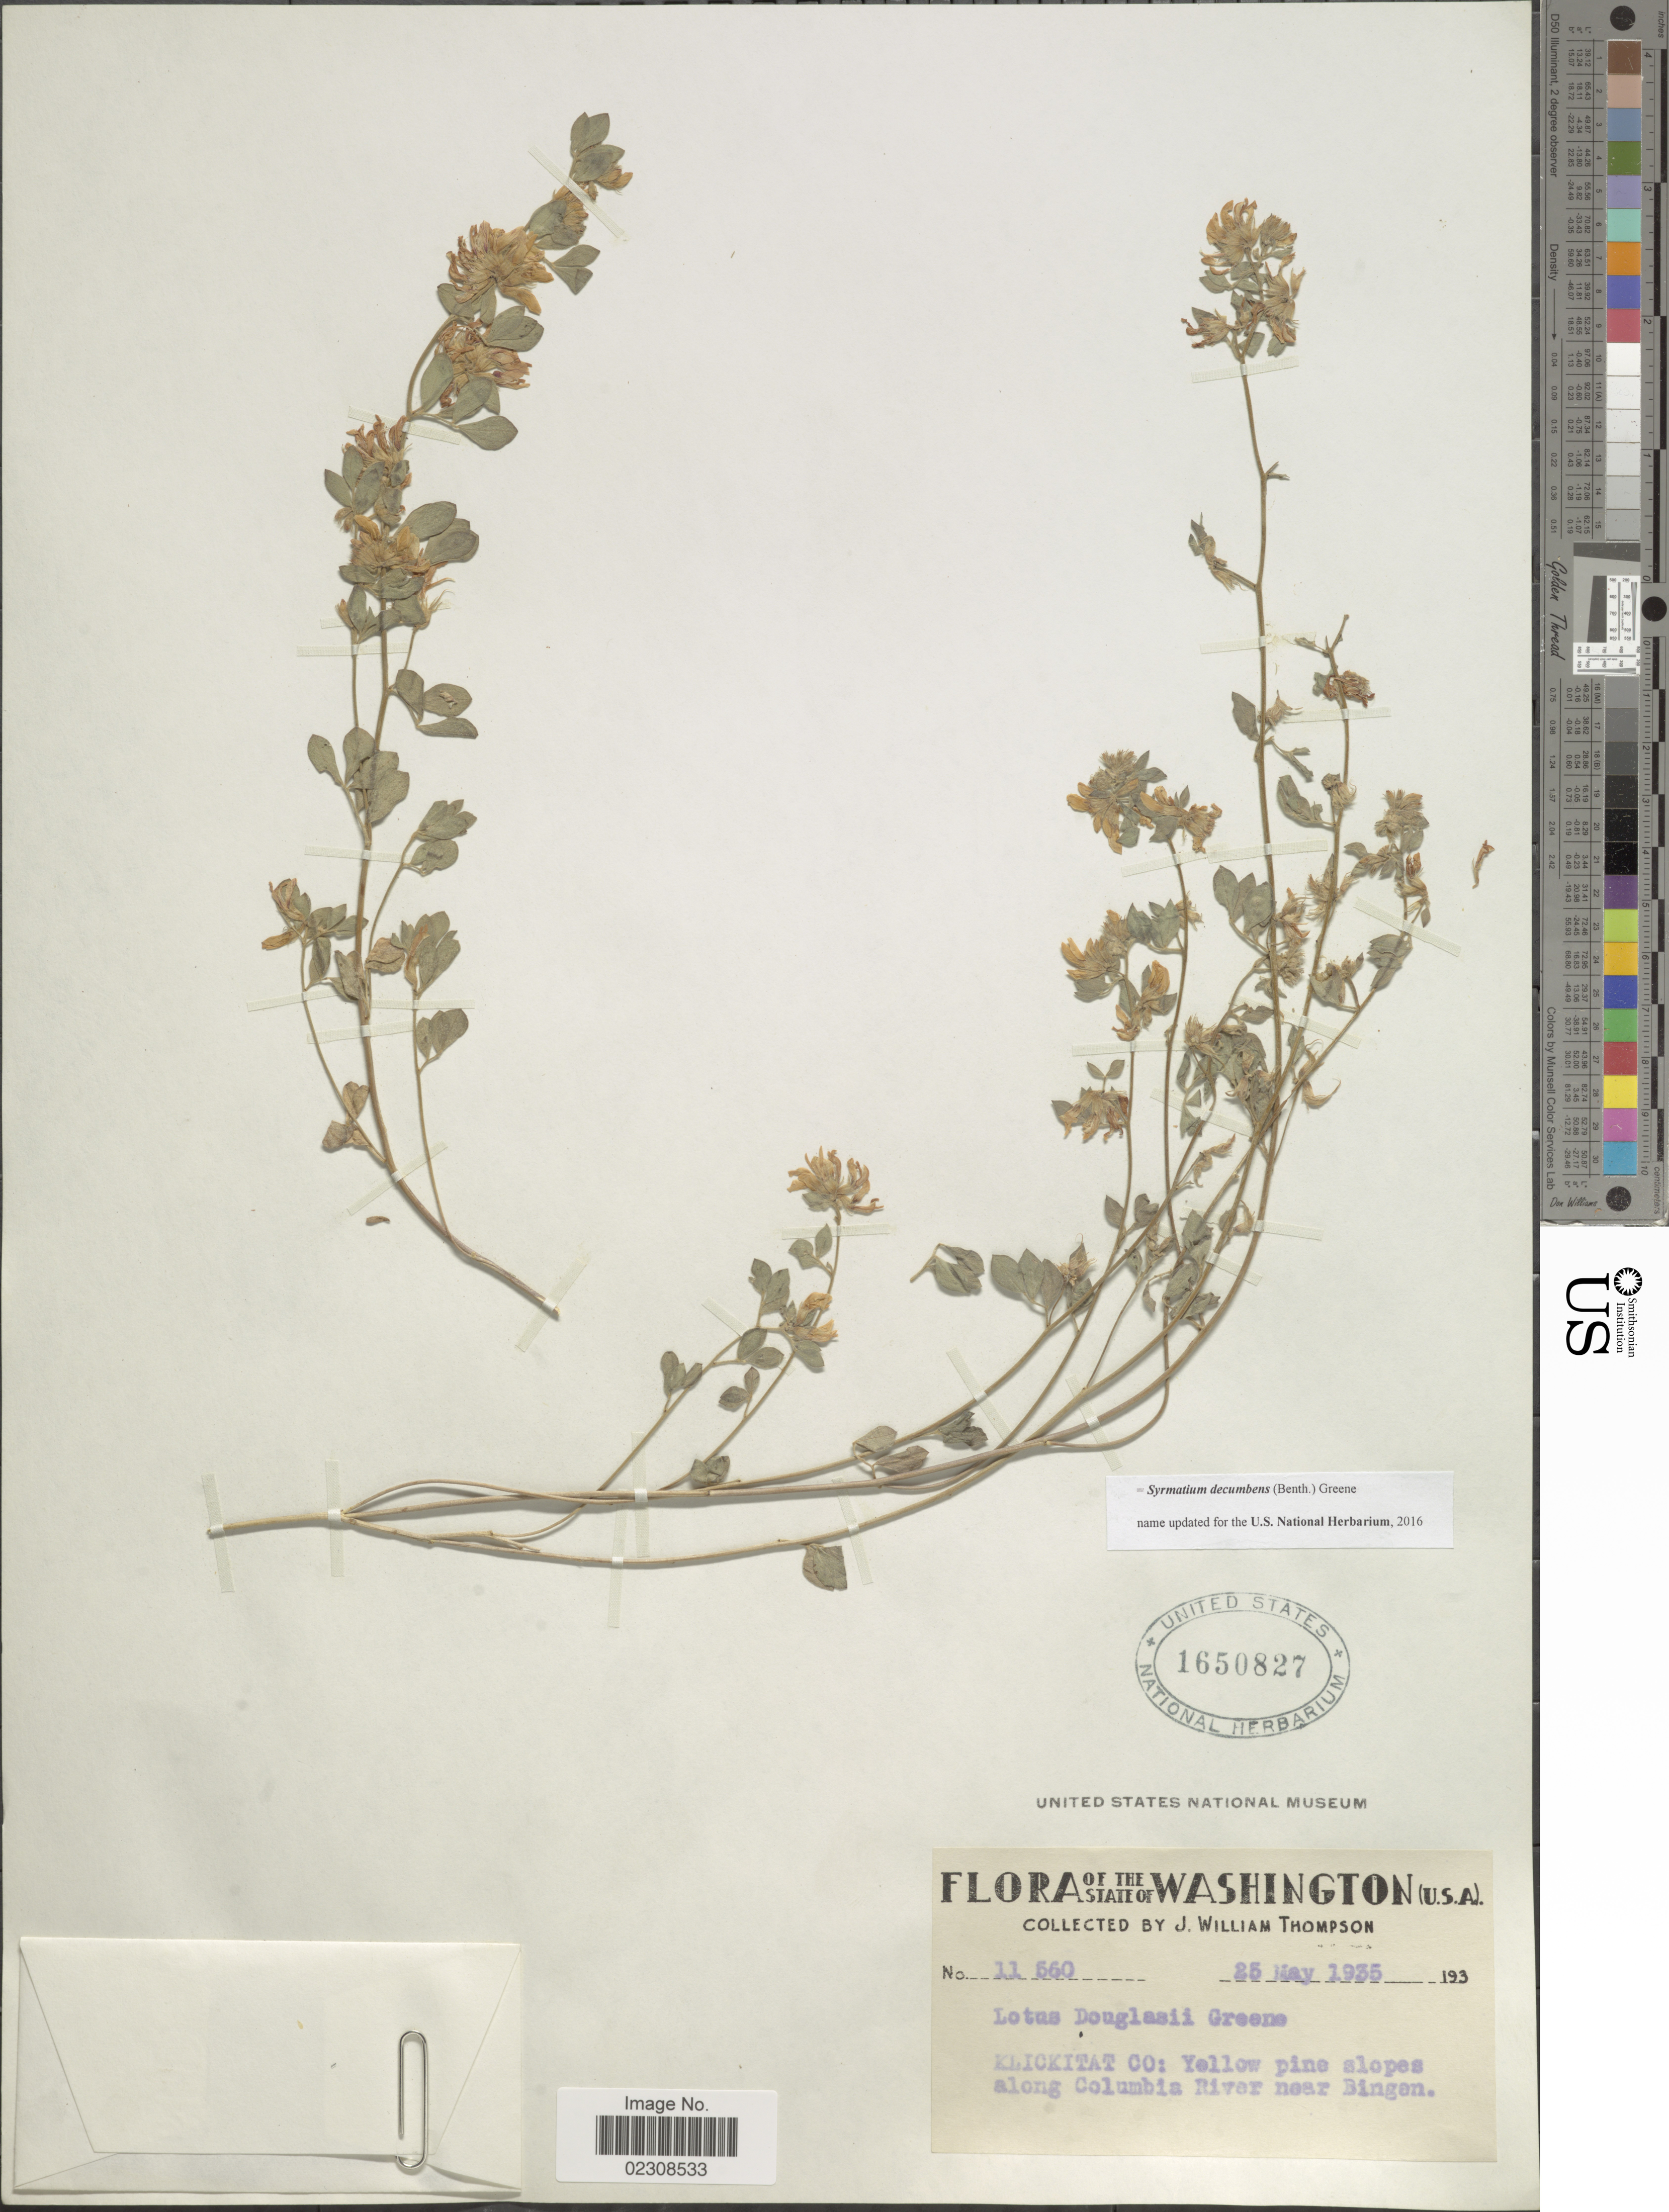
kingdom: Plantae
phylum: Tracheophyta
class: Magnoliopsida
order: Fabales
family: Fabaceae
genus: Syrmatium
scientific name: Syrmatium decumbens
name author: (Benth.) Greene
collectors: J. W. Thompson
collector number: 11660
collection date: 1935-05-25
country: United States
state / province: Washington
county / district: Klickitat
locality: Klickitat Co.: Yeloow pine slopes along Columbia River near Bingen.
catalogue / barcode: US 1650827